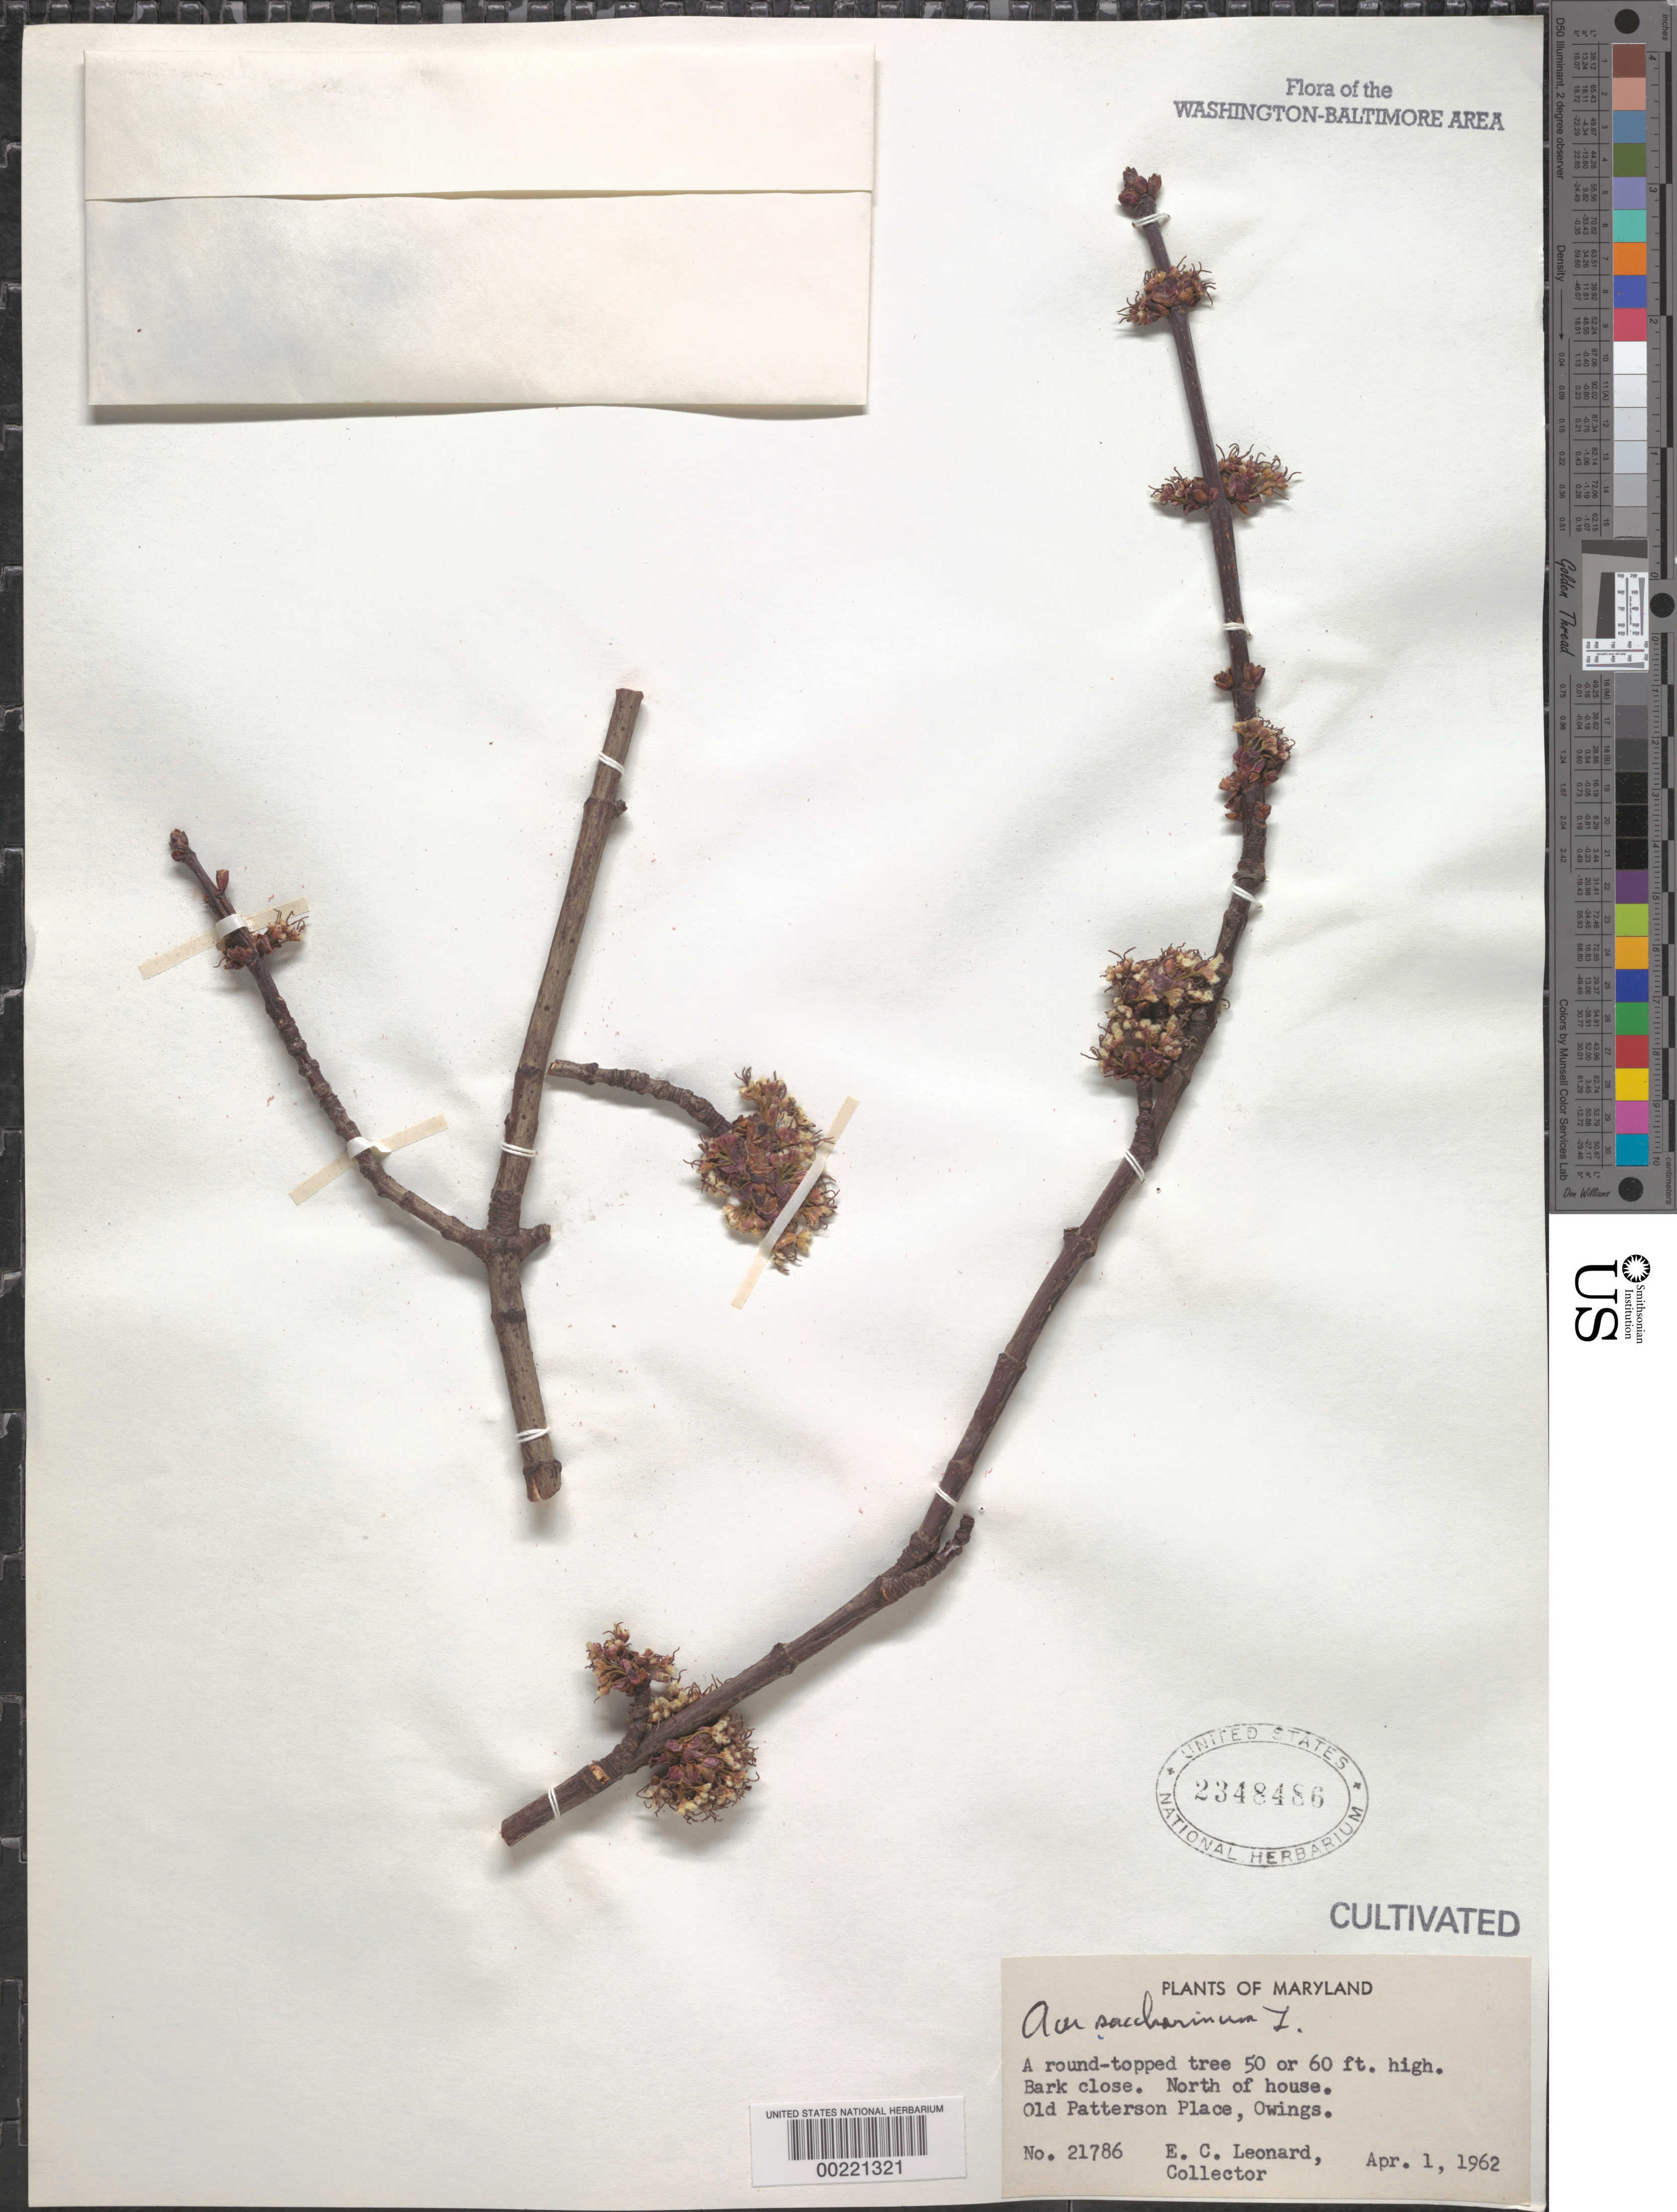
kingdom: Plantae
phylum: Tracheophyta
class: Magnoliopsida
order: Sapindales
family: Sapindaceae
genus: Acer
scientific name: Acer saccharinum subsp. floridanum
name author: (Chapm.) Wesm.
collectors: E. C. Leonard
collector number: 21786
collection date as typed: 01 Apr 1962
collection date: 1962-04-01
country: United States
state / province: Maryland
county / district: Calvert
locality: Owings, old Patterson place, N of House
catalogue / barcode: US 2348486